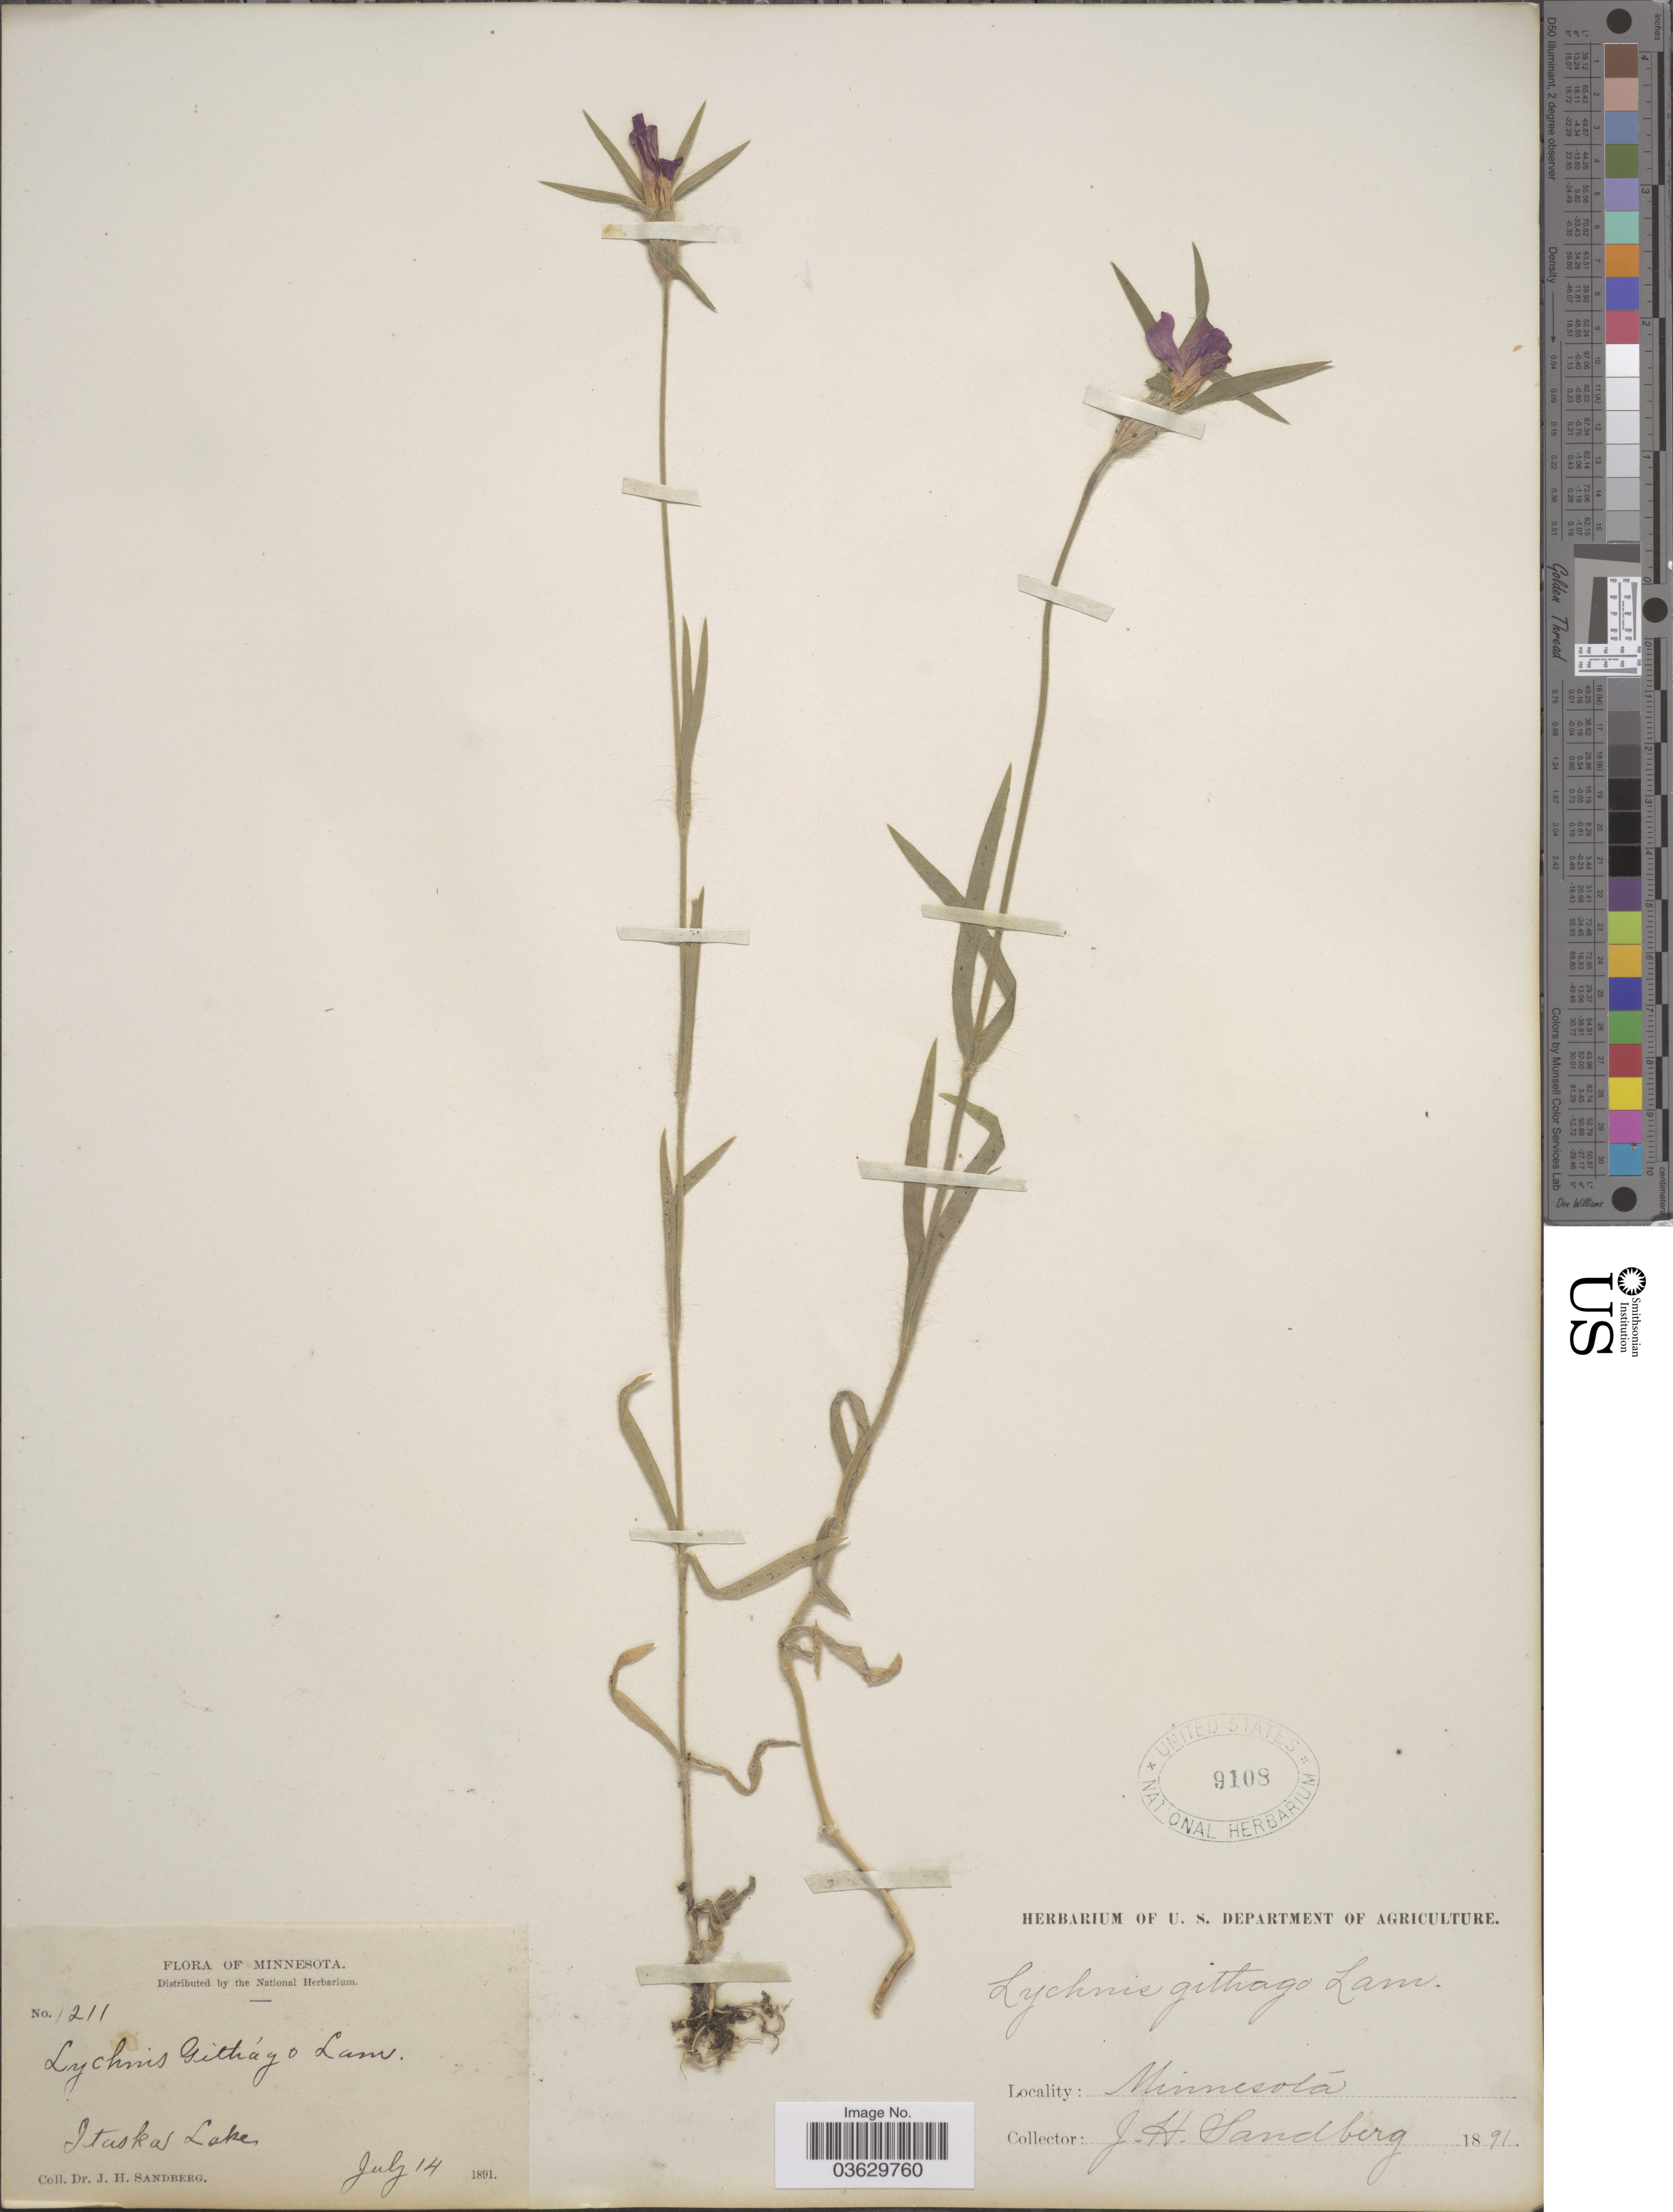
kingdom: Plantae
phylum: Tracheophyta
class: Magnoliopsida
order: Caryophyllales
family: Caryophyllaceae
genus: Agrostemma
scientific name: Agrostemma sp.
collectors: J. H. Sandberg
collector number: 1211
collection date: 1891-07-14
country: United States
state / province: Minnesota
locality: Itaskas Lake.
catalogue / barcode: US 9108